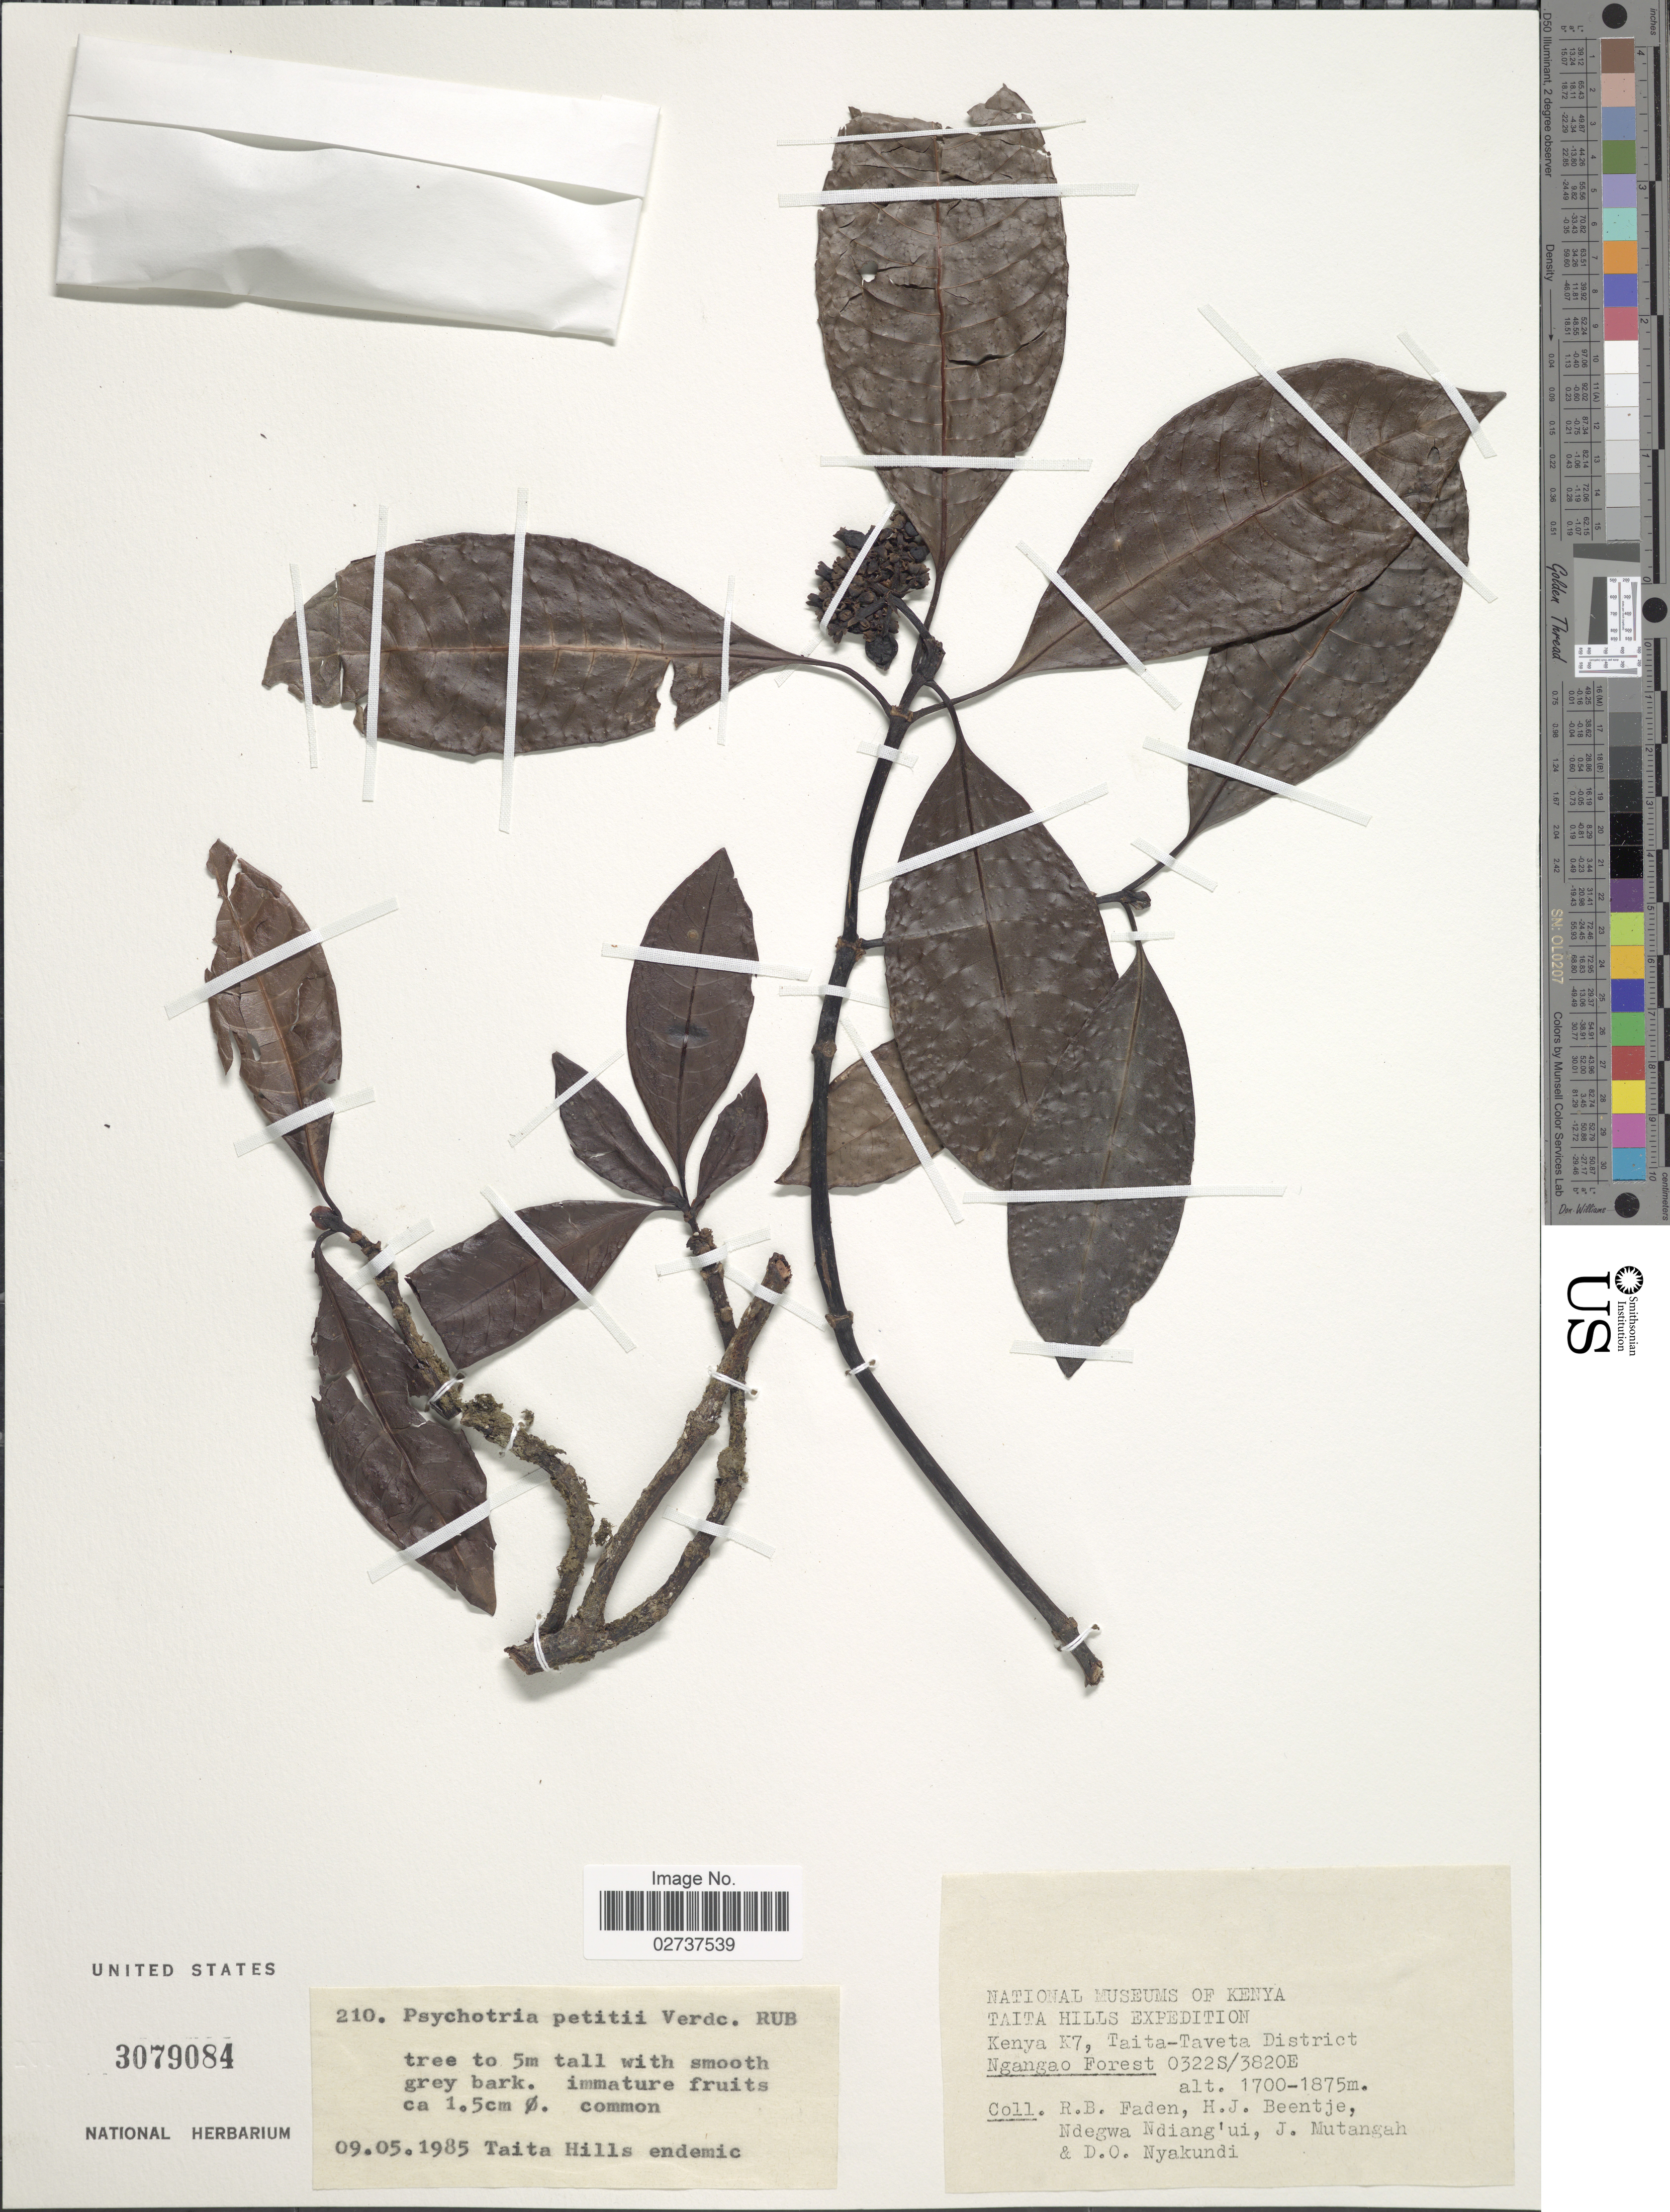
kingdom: Plantae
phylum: Tracheophyta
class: Magnoliopsida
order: Gentianales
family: Rubiaceae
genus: Psychotria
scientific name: Psychotria petitii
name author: Verdc.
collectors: R. B. Faden, H. J. Beentje, Ndegwa Ndiang'ui, J. Mutangah & D. Nyakundi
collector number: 210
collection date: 1985-05-09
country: Kenya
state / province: Taita Taveta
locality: Taita Hills, K7, Ngangao Forest.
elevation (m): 1700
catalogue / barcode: US 3079084